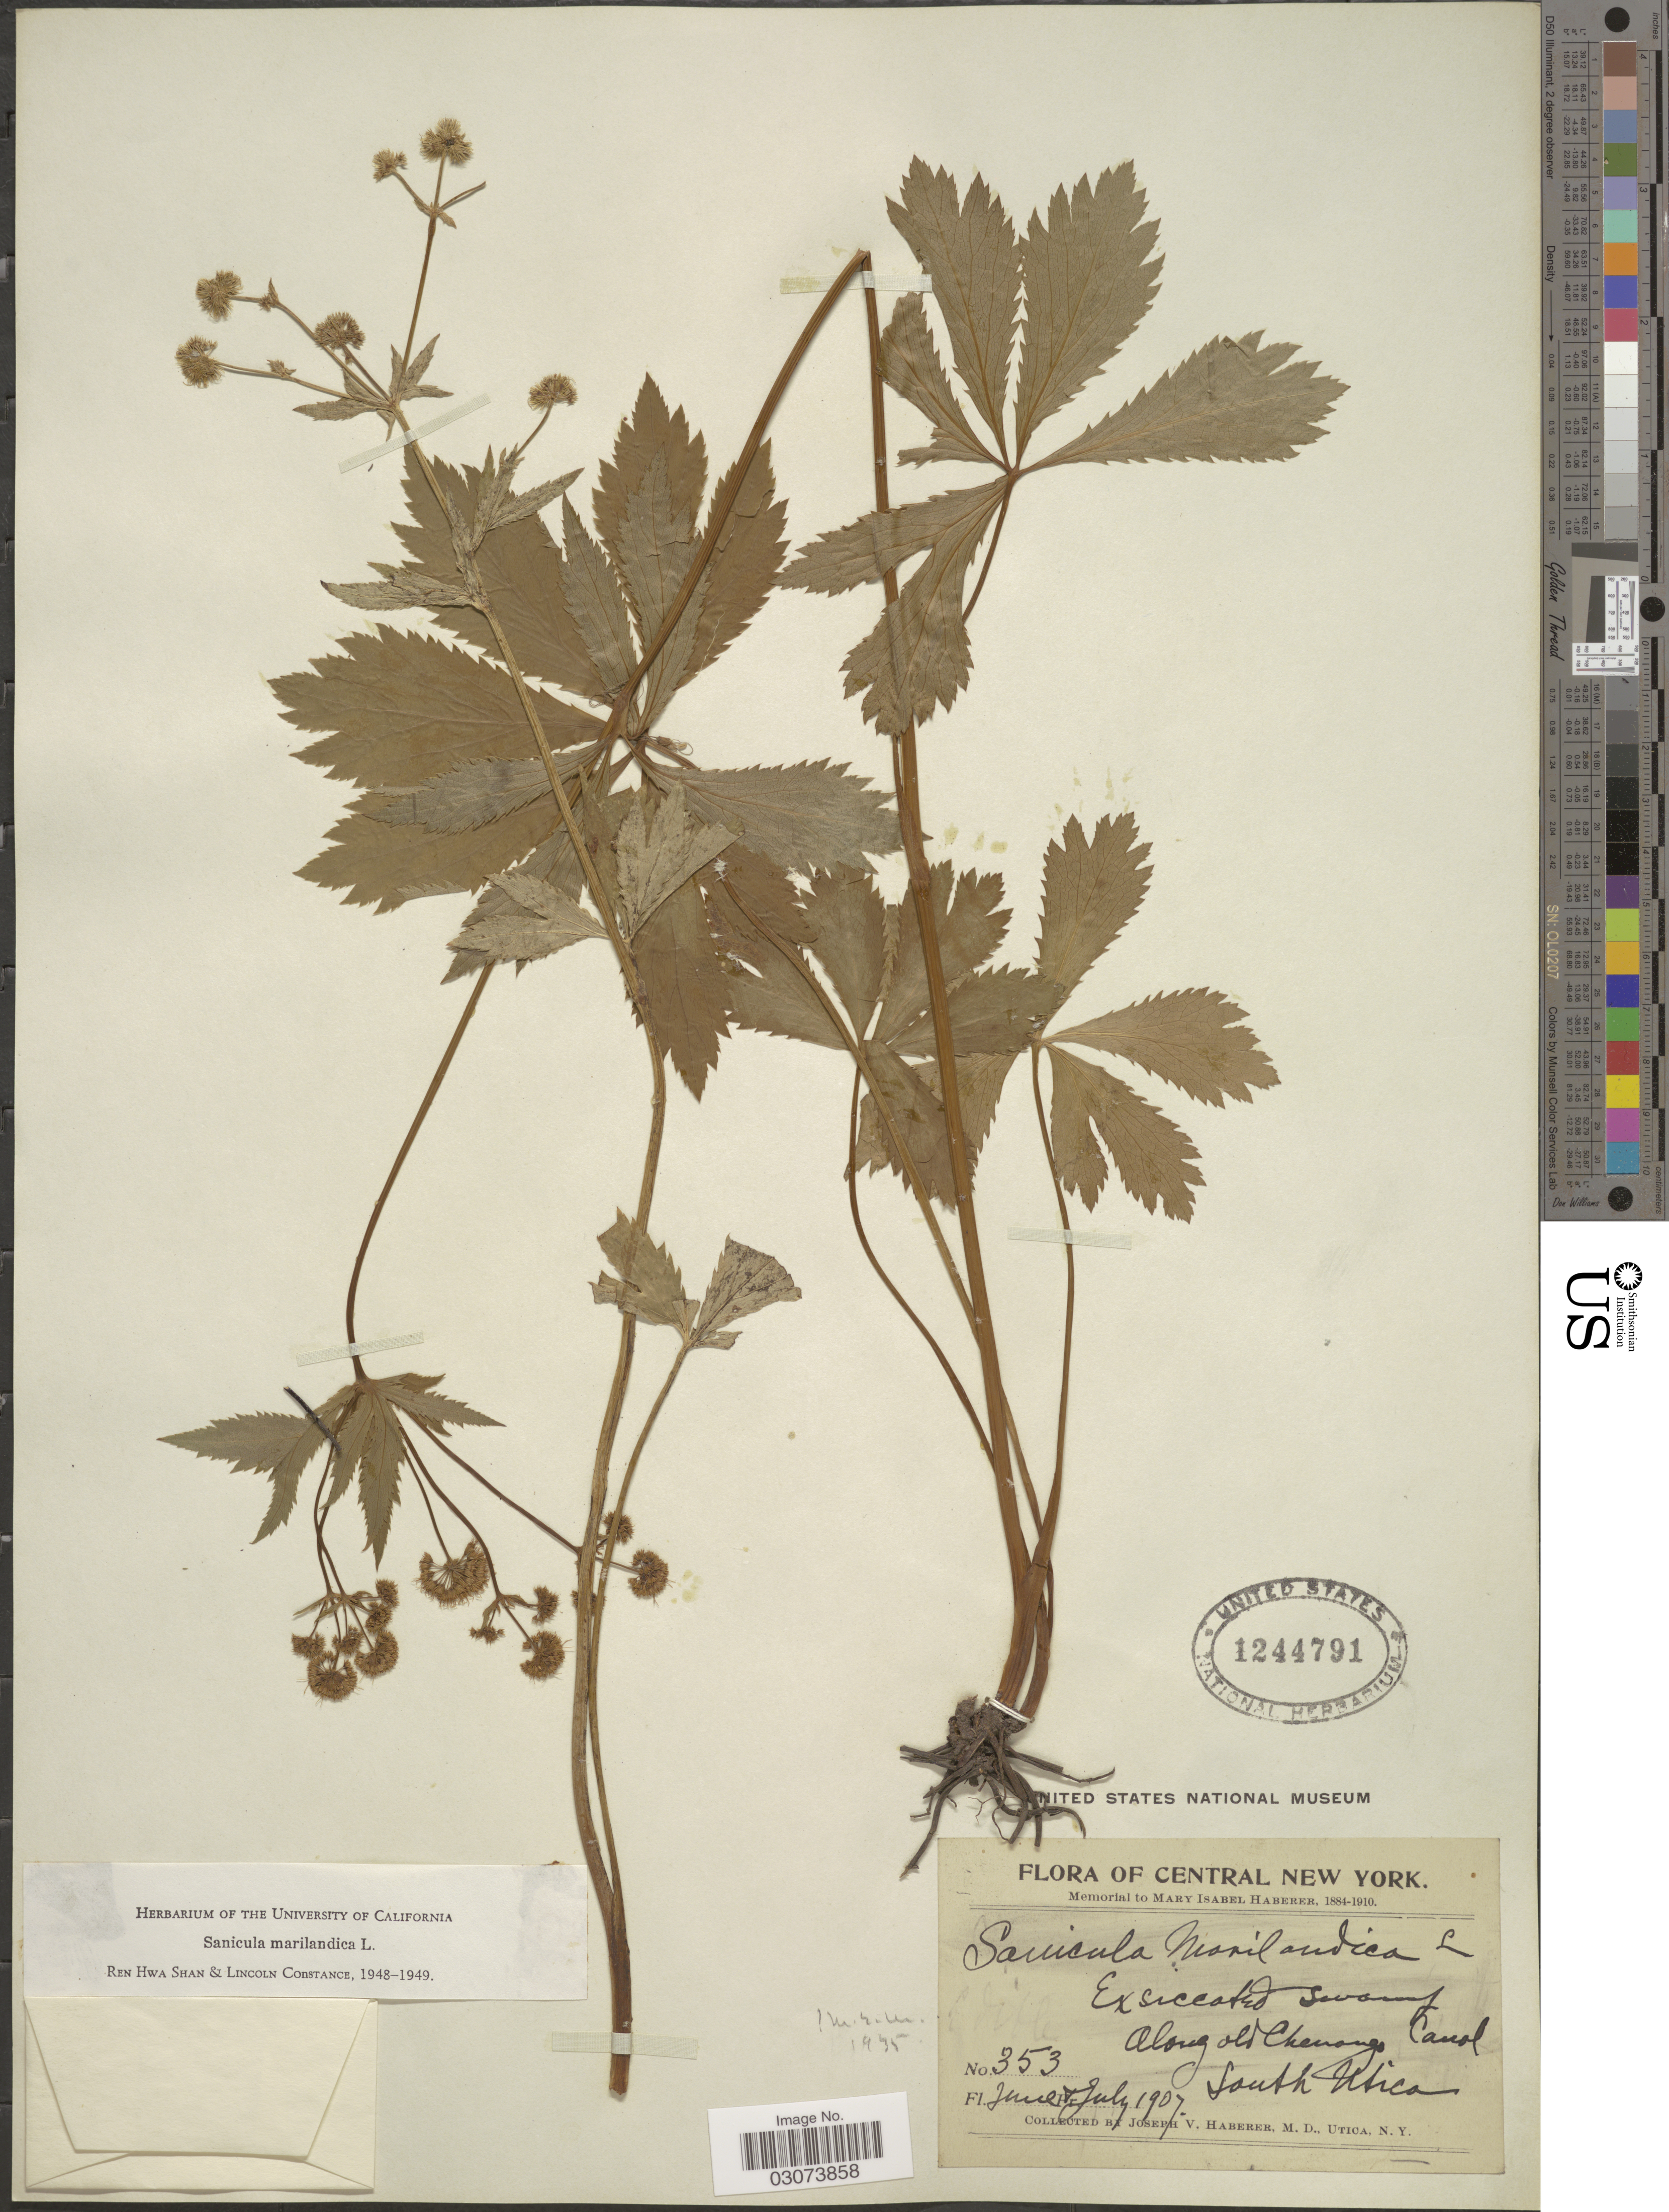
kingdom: Plantae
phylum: Tracheophyta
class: Magnoliopsida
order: Apiales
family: Apiaceae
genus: Sanicula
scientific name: Sanicula marilandica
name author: L.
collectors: J. V. Haberer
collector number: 353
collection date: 1907-06/1907-07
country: United States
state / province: New York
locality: Central New York. Along old Chenango Canal, South Utica.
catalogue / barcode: US 1244791